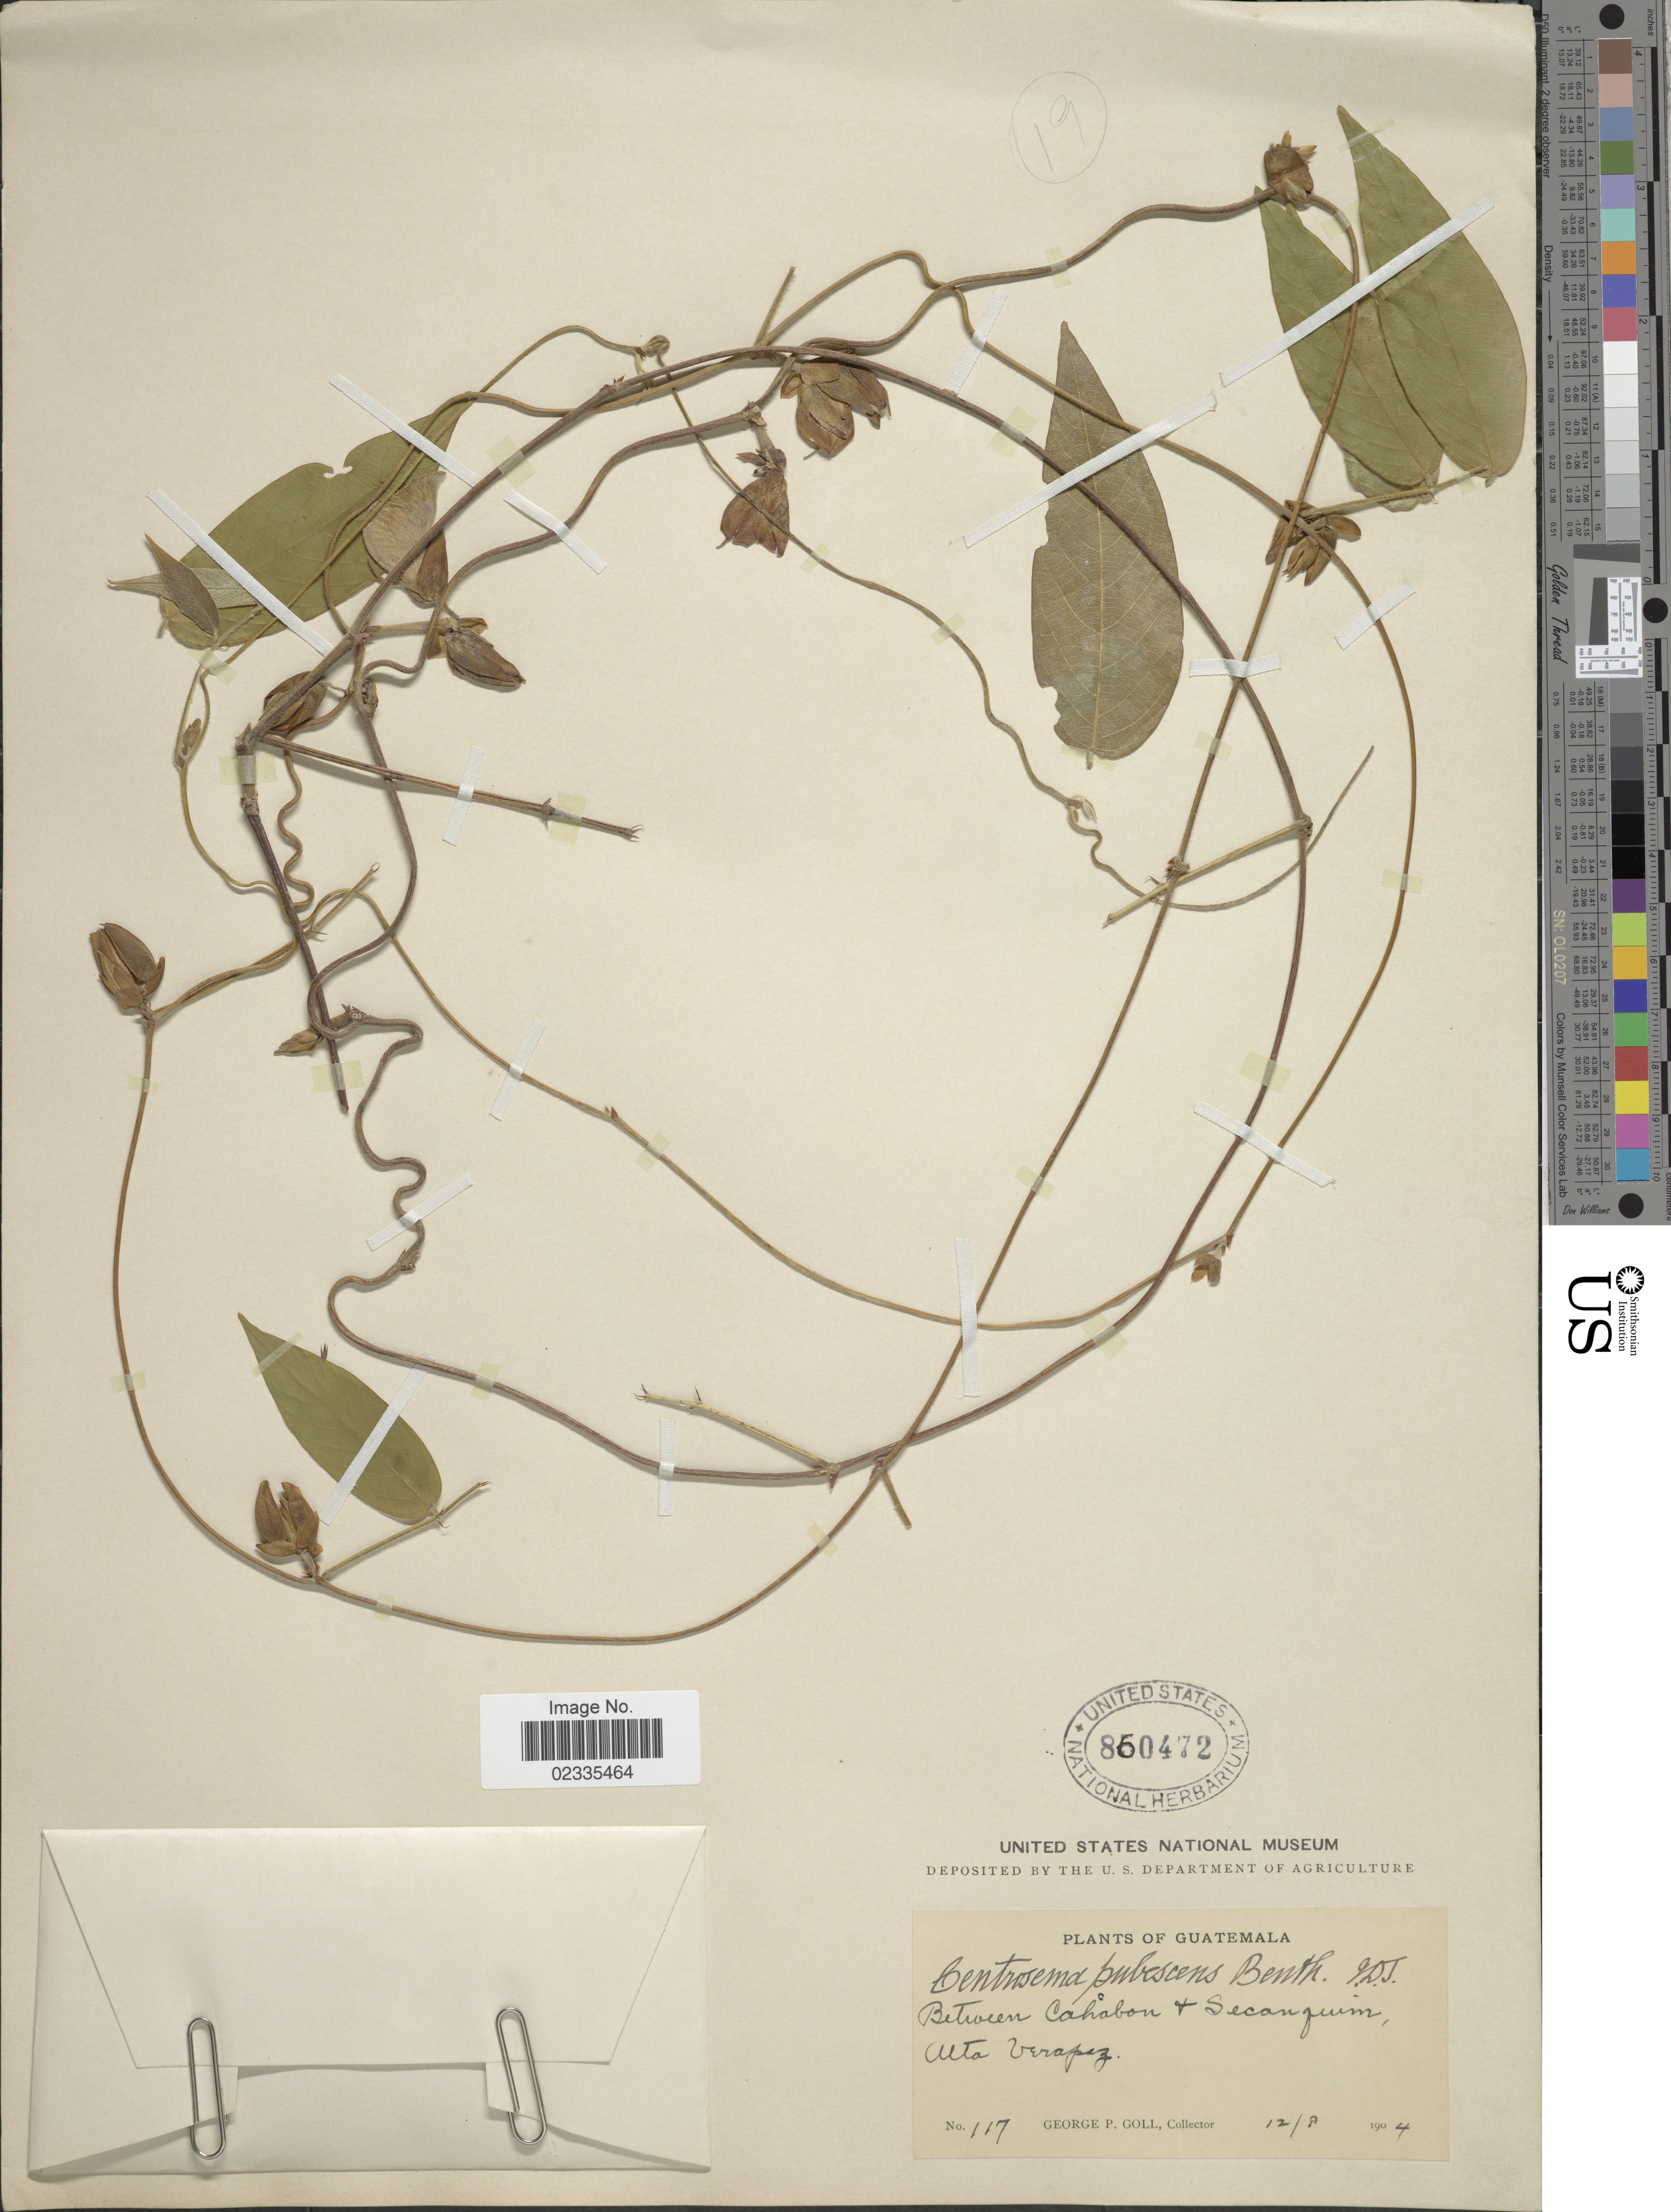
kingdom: Plantae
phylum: Tracheophyta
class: Magnoliopsida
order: Fabales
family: Fabaceae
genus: Centrosema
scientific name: Centrosema pubescens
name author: Benth.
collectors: G. P. Goll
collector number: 117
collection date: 1904-08-12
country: Guatemala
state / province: Alta Verapaz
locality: Between Cahabon & Secanquim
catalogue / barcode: US 860472